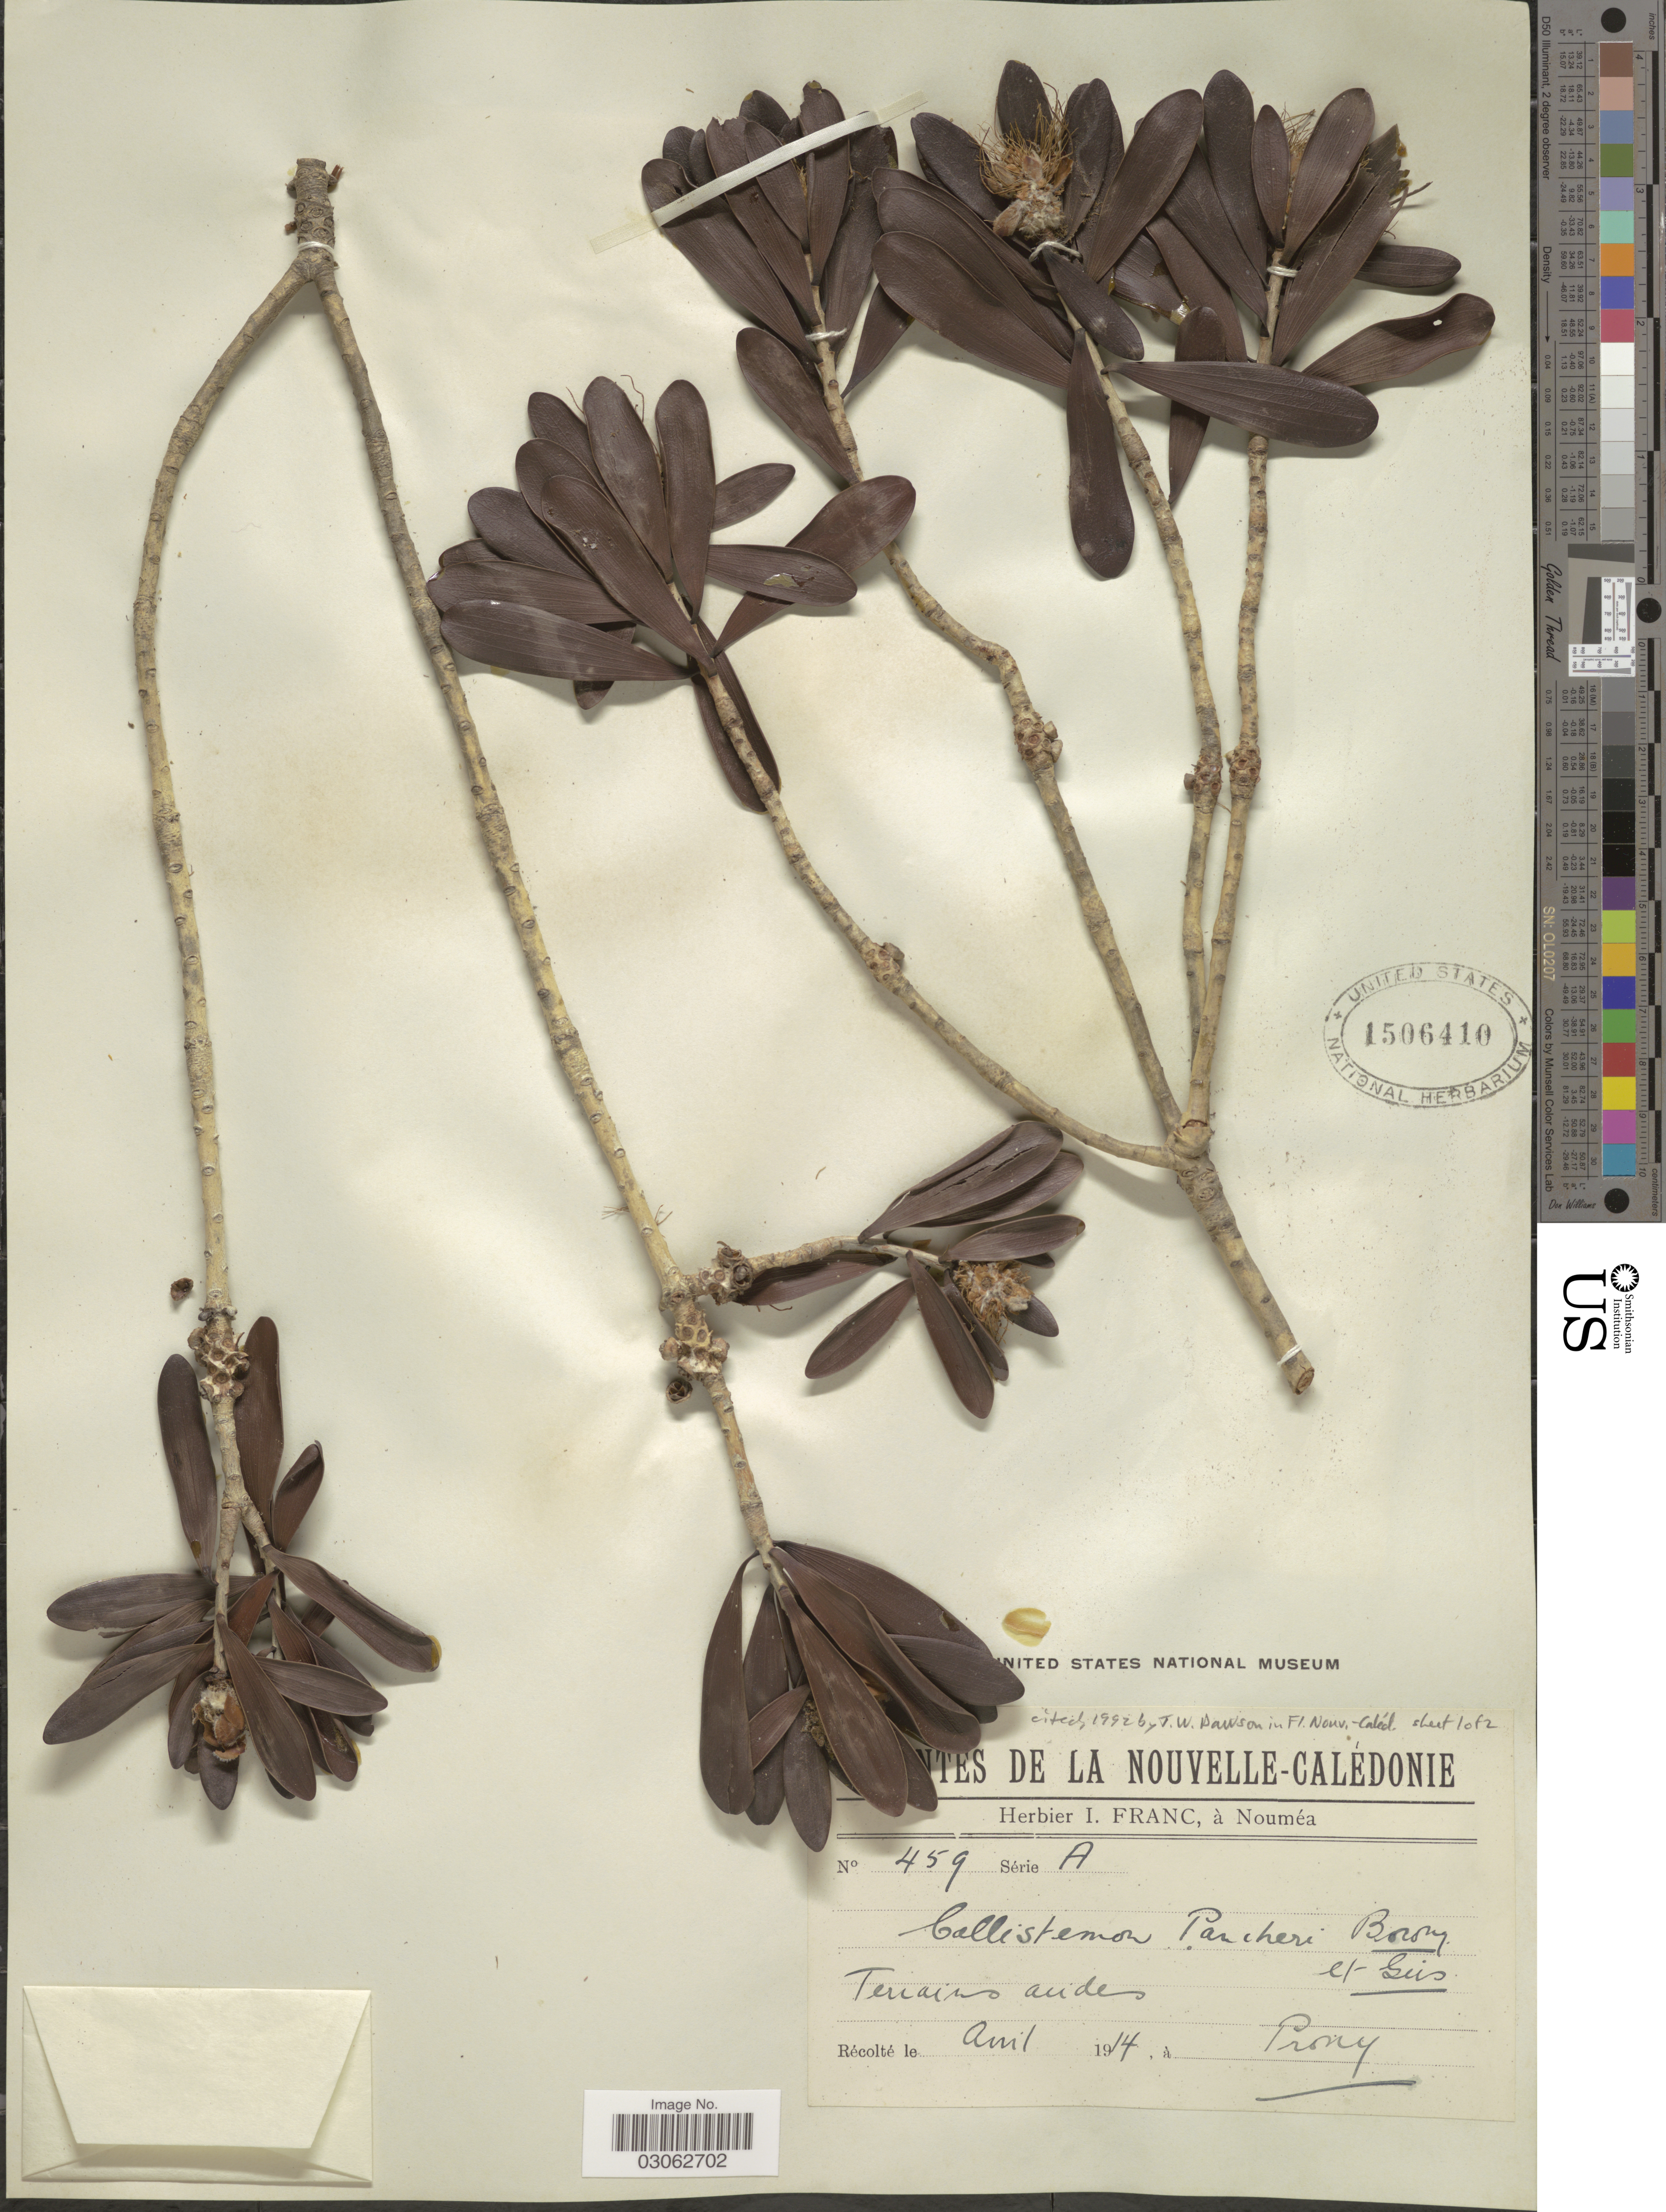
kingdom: Plantae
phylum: Tracheophyta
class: Magnoliopsida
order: Myrtales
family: Myrtaceae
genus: Callistemon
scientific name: Callistemon pancheri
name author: Brongn. & Gris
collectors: ex herb. I. Franc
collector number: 459A?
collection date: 1914-04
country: New Caledonia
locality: Prony. Terrains arides.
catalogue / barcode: US 1506410